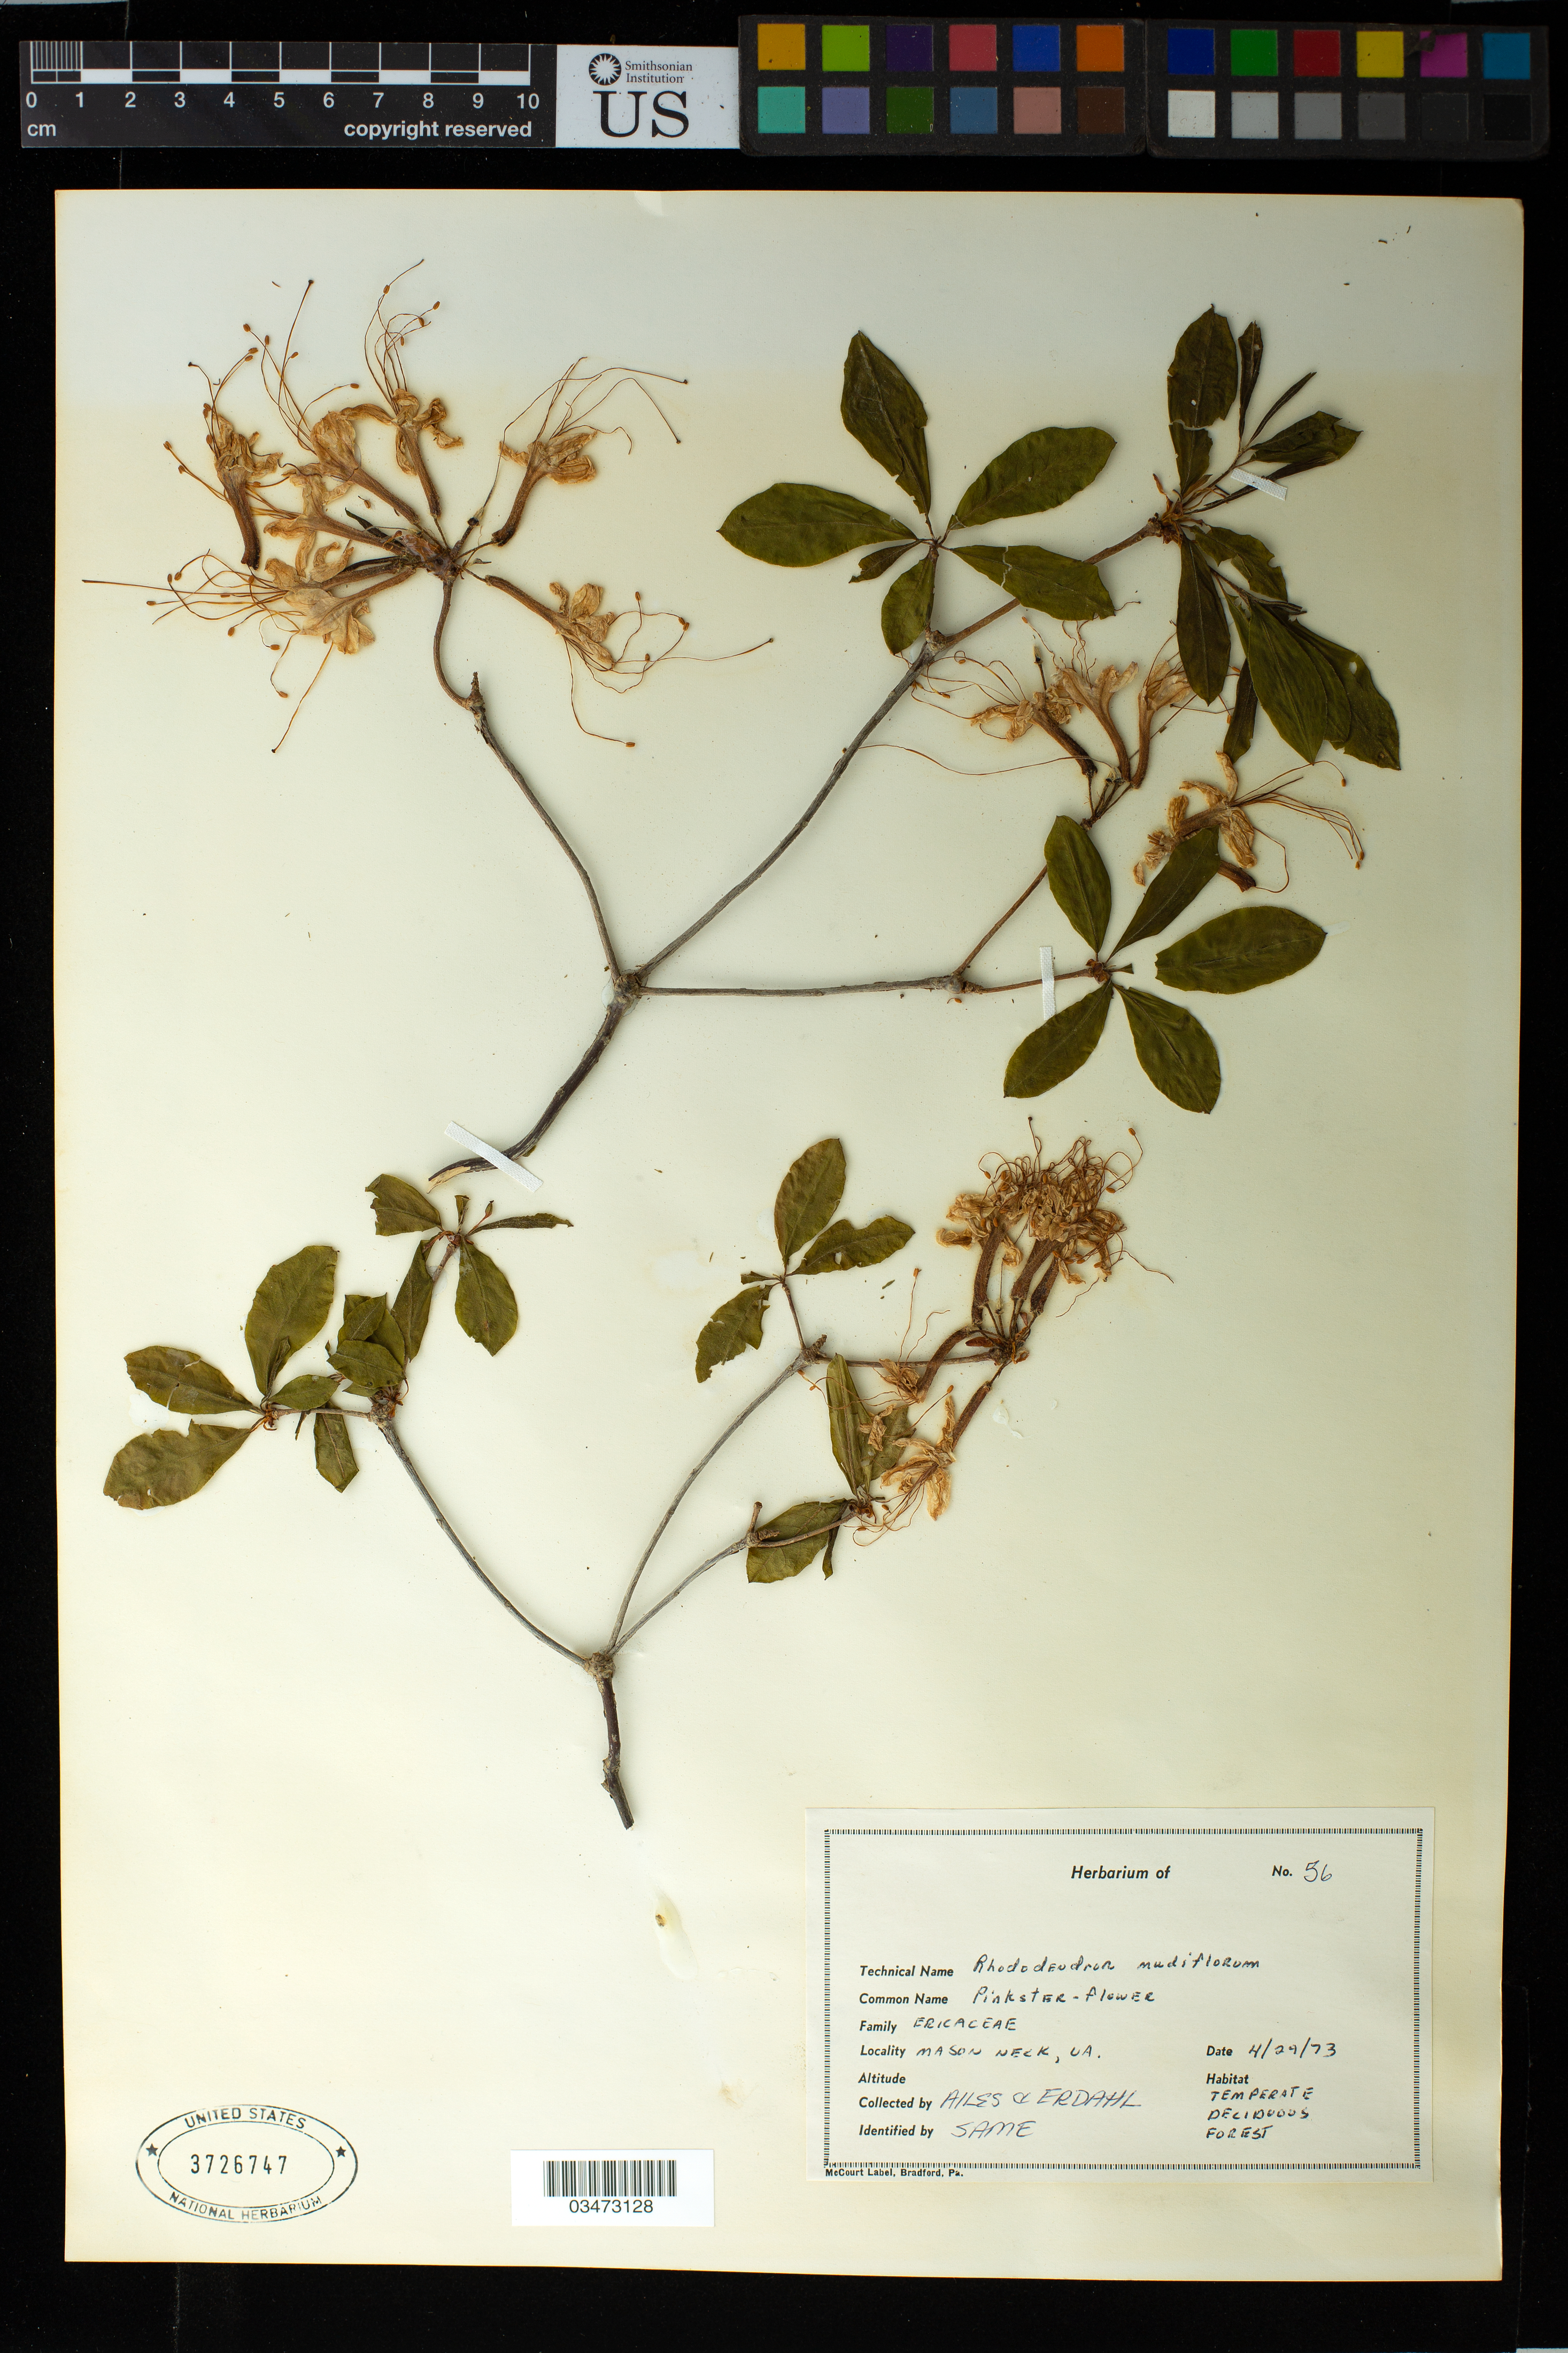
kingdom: Plantae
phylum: Tracheophyta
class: Magnoliopsida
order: Ericales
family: Ericaceae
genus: Rhododendron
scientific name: Rhododendron nudiflorum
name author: Torr.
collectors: E. Erdahl & J. Ailes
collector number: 56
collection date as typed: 29 Apr 1973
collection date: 1973-04-29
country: United States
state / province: Virginia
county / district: Fairfax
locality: Mason Neck, Va.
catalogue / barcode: US 3726747